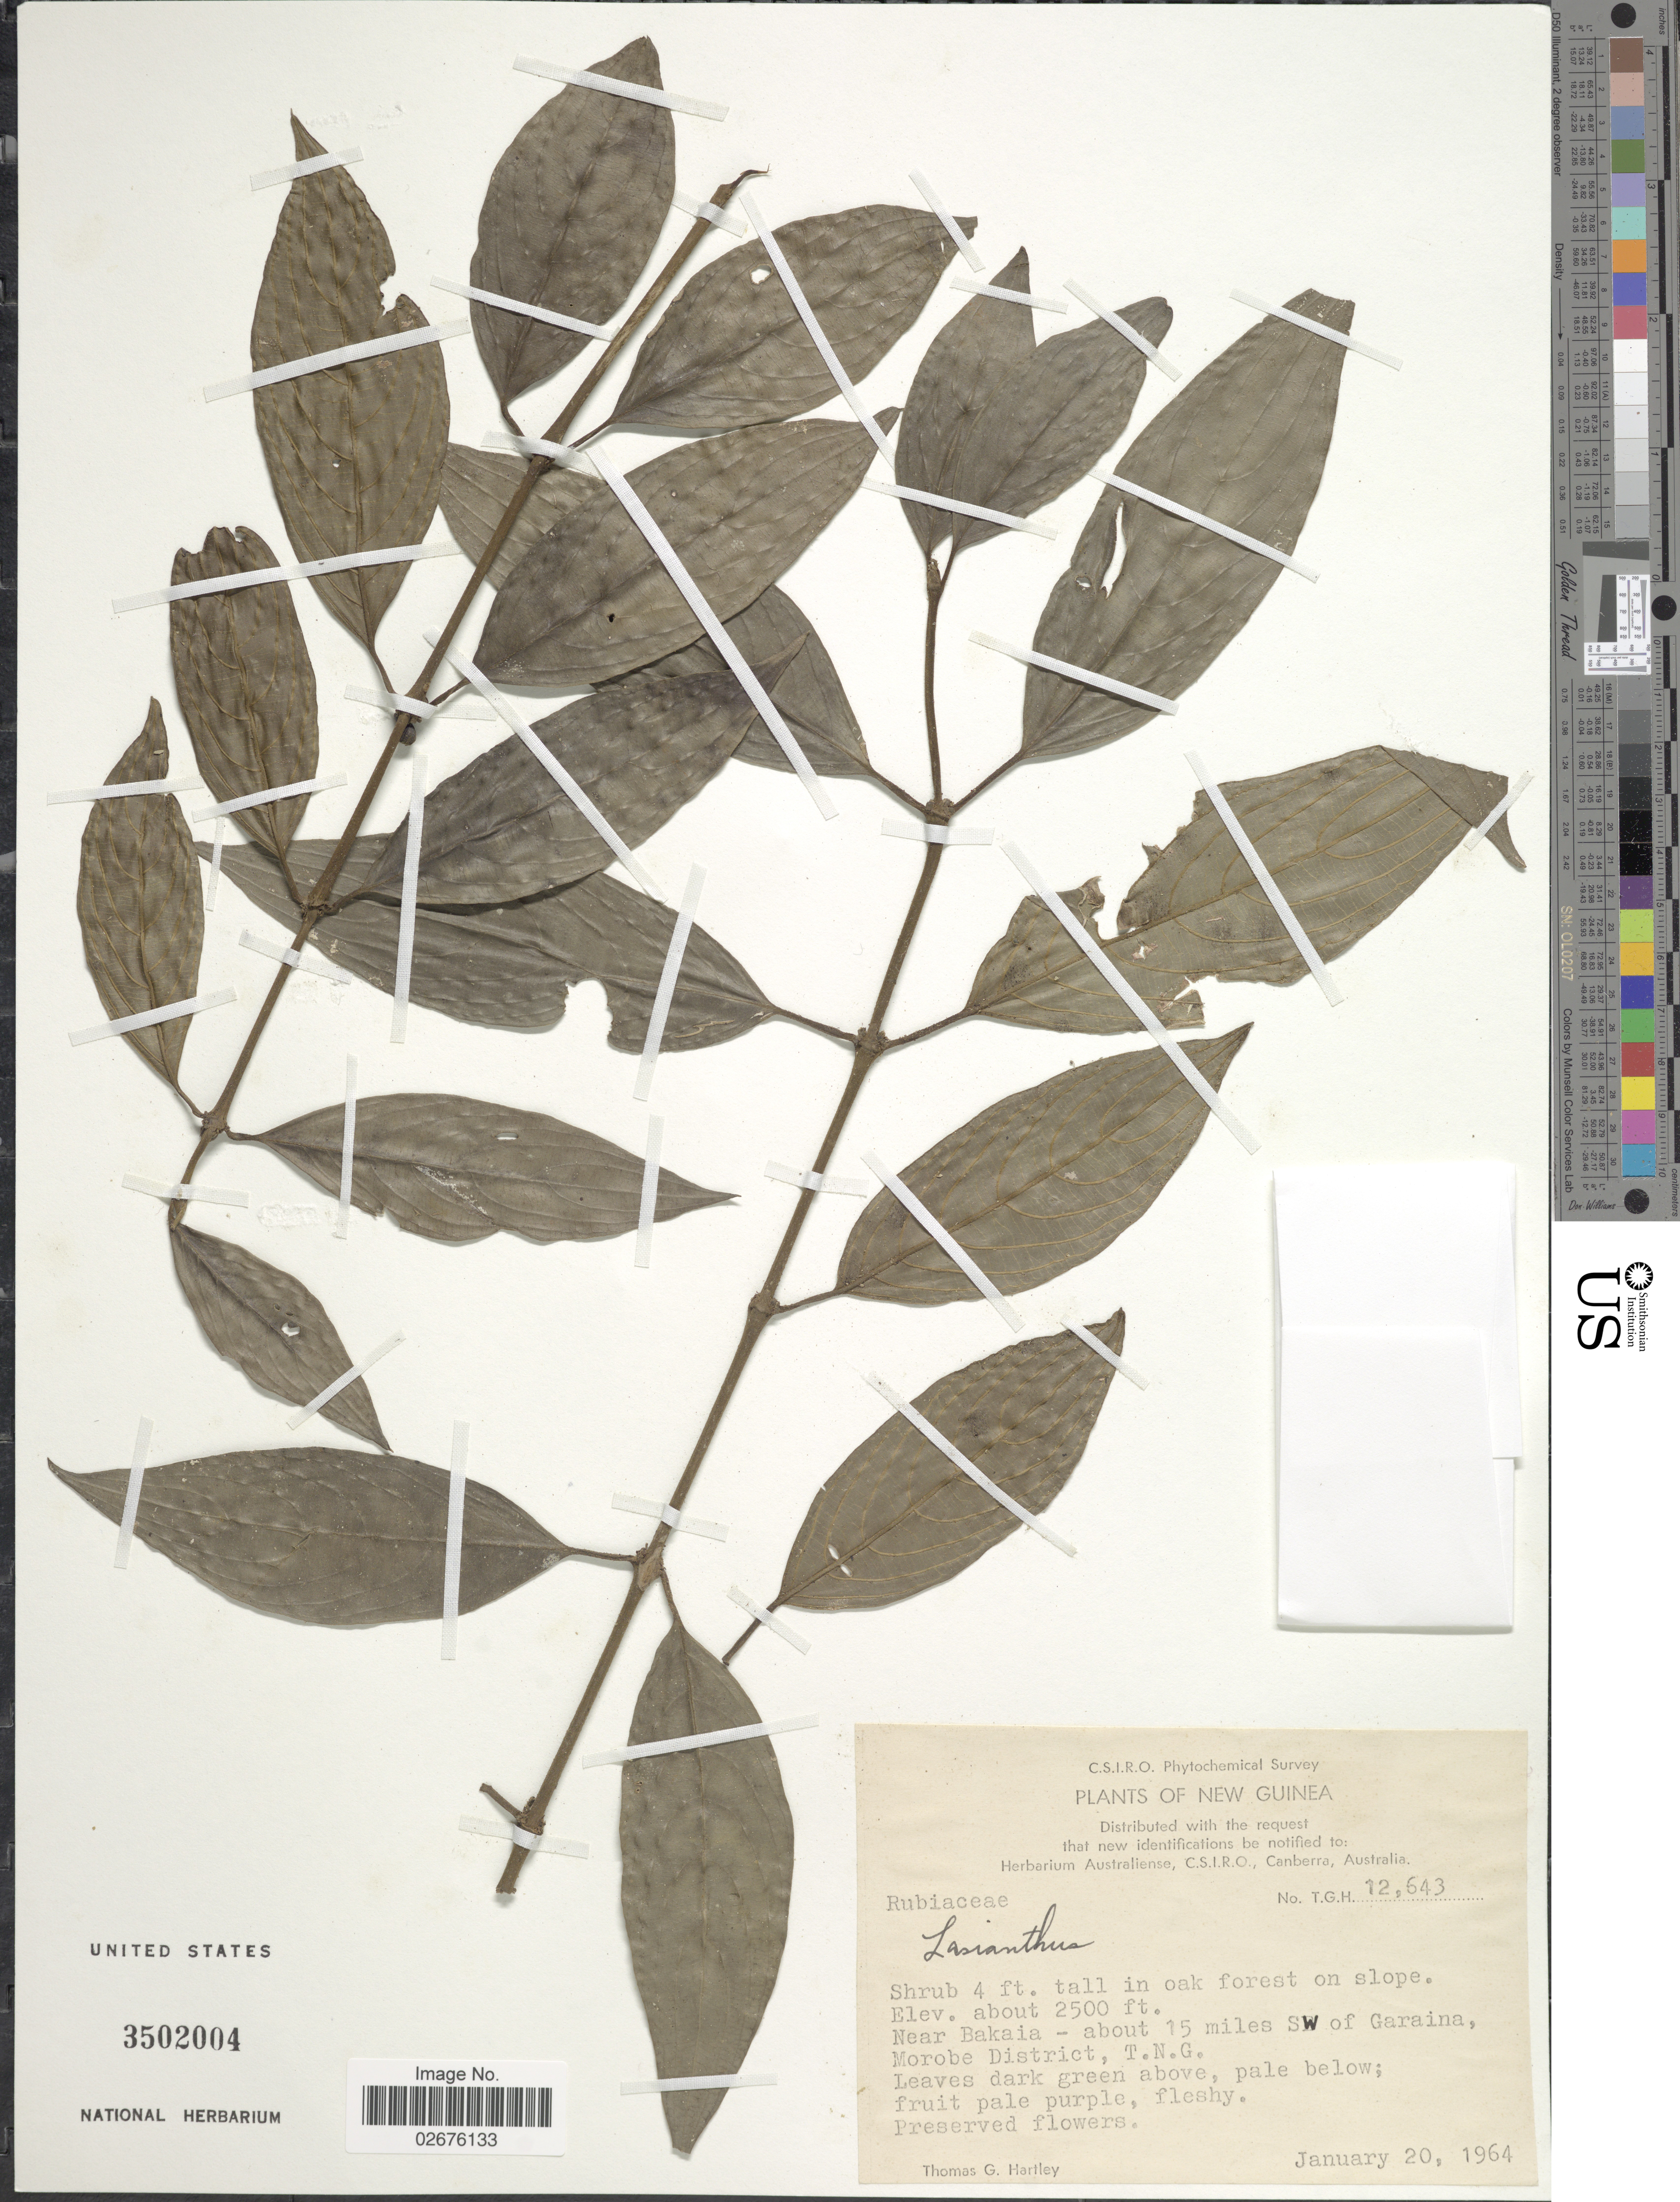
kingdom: Plantae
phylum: Tracheophyta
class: Magnoliopsida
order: Gentianales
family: Rubiaceae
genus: Lasianthus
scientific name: Lasianthus sp.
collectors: T. G. Hartley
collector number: TGH12643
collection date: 1964-01-20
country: Papua New Guinea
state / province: Morobe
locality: Near Bakaia-about 15 miles SW of Geraina, T.N.G.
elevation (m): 762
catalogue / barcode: US 3502004